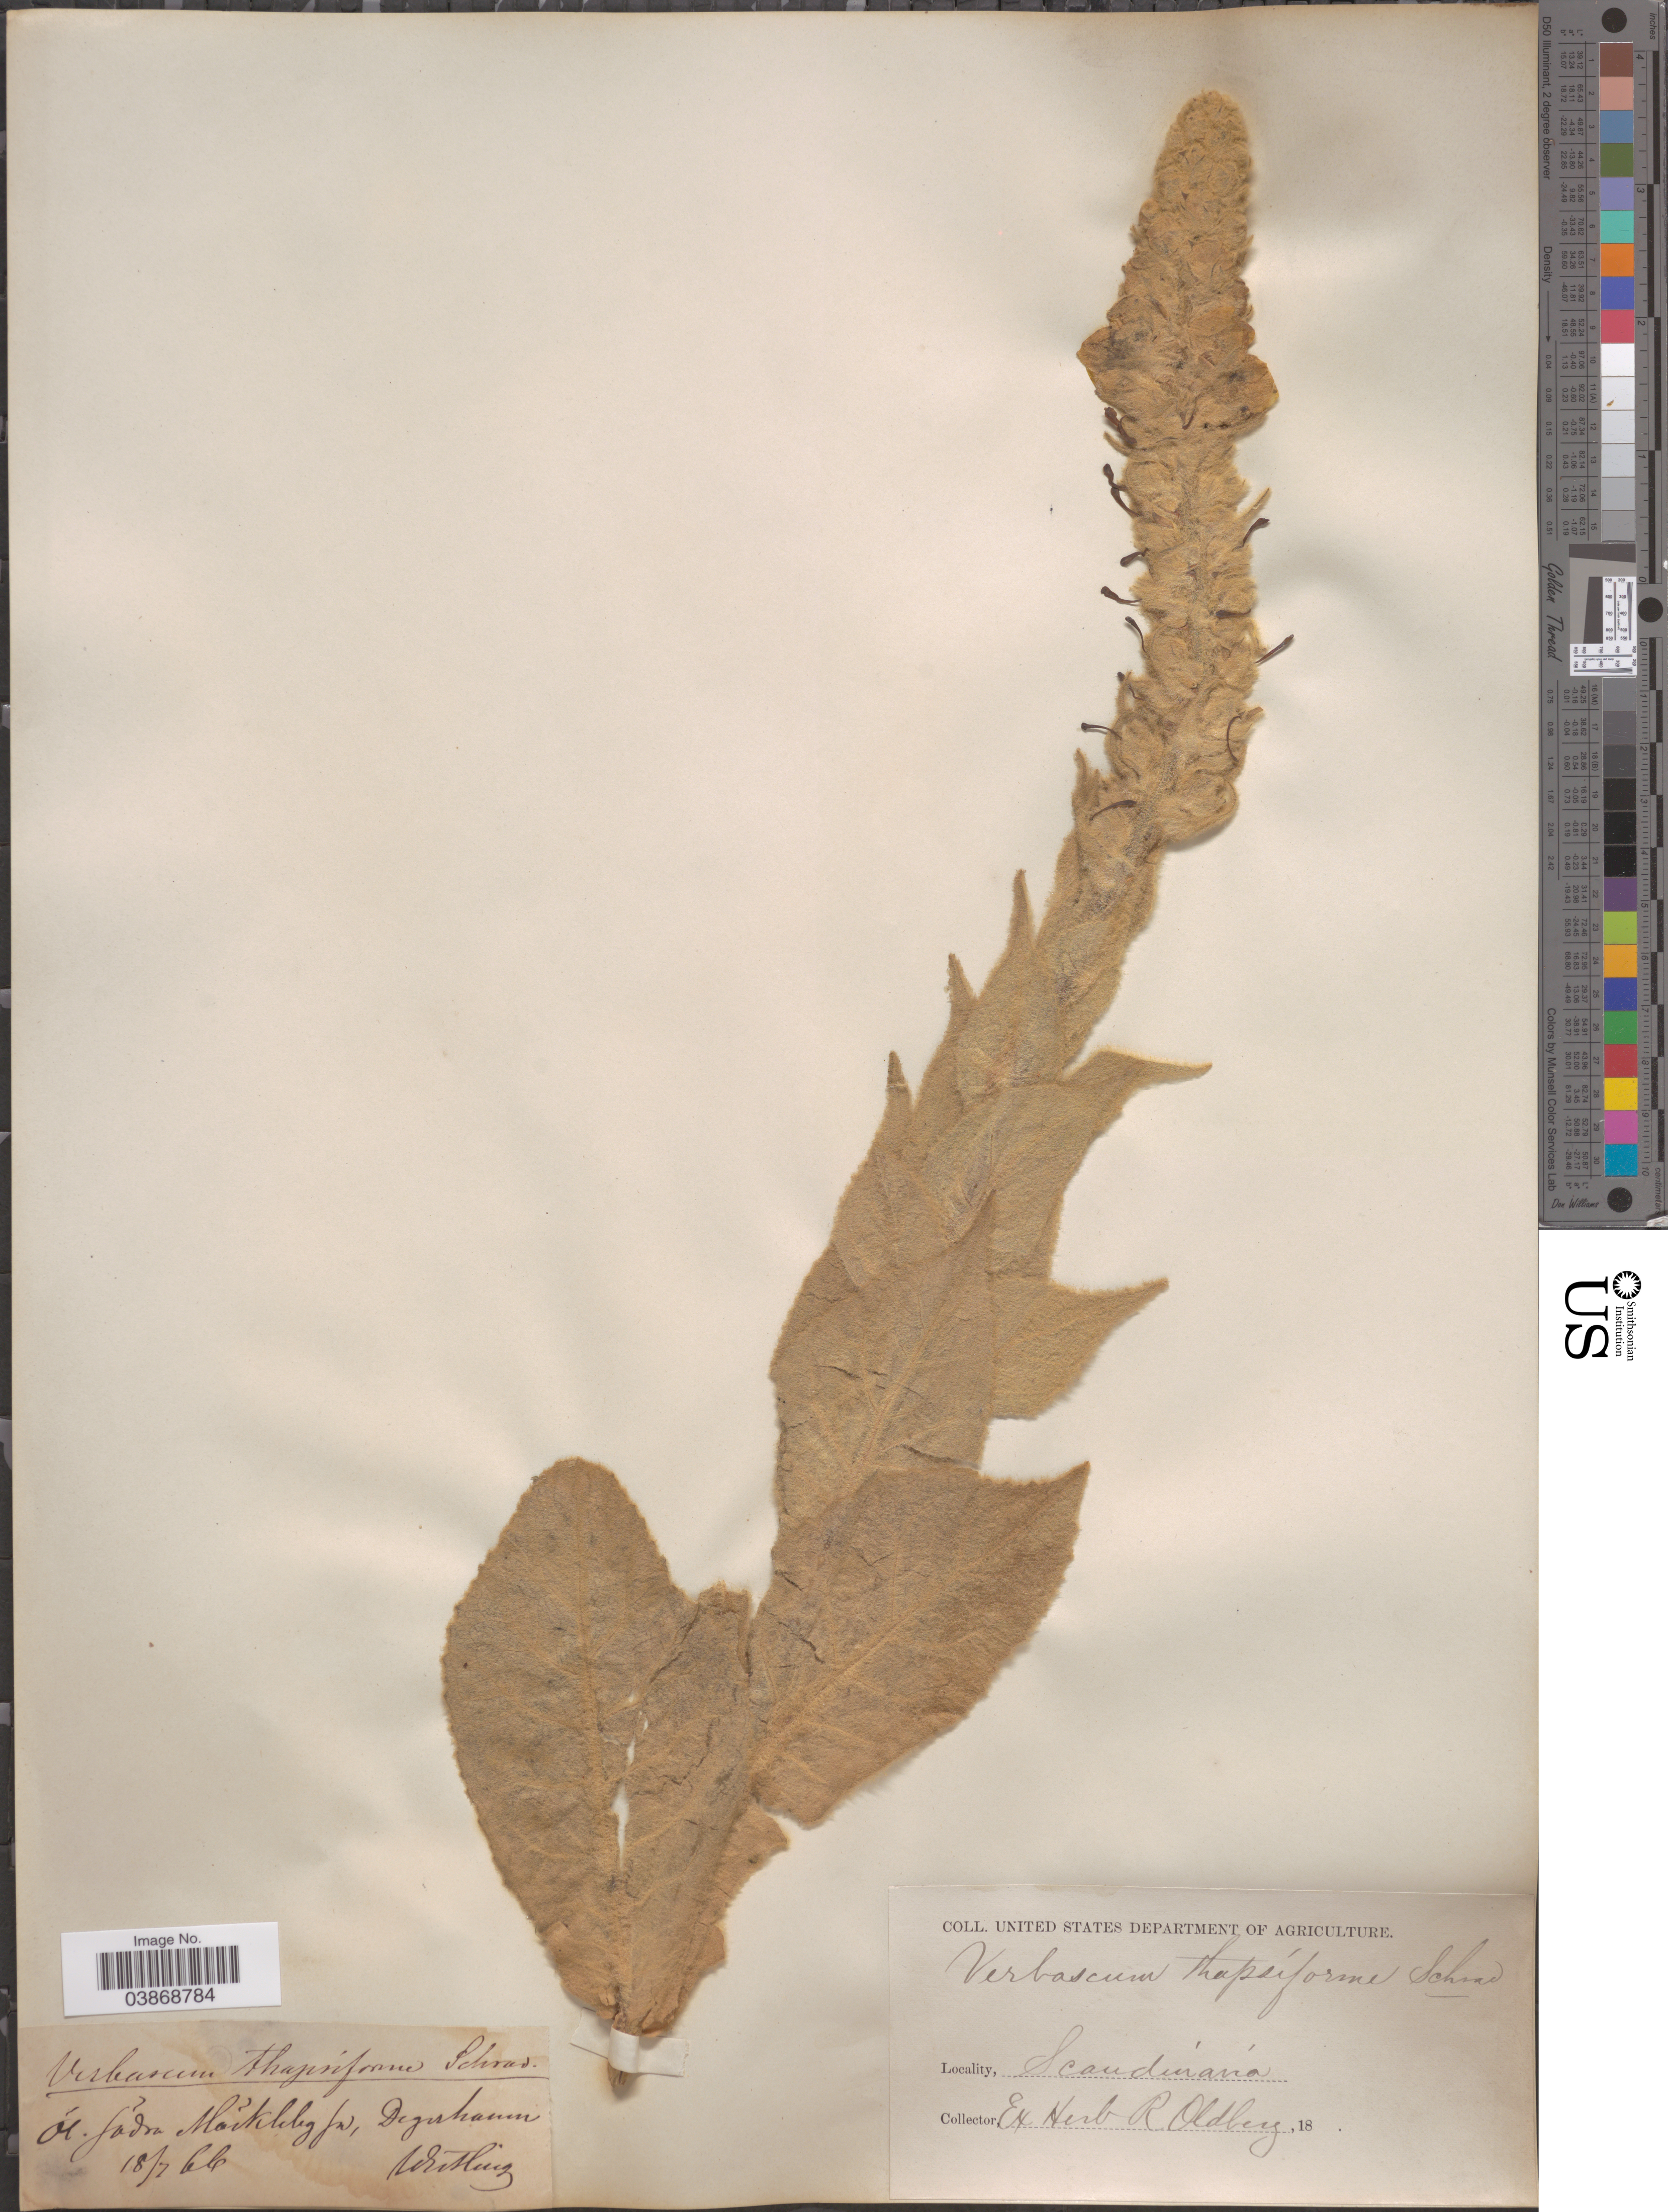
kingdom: Plantae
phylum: Tracheophyta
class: Magnoliopsida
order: Lamiales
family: Scrophulariaceae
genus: Verbascum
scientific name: Verbascum thapsiforme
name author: Schrad.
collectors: ex herb. R. Oldberg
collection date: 1818-07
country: Sweden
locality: Scandinavia. Ol. Södra Mörklebg [interpreted] [= Möbylånga ?] sn, Degerhamn.